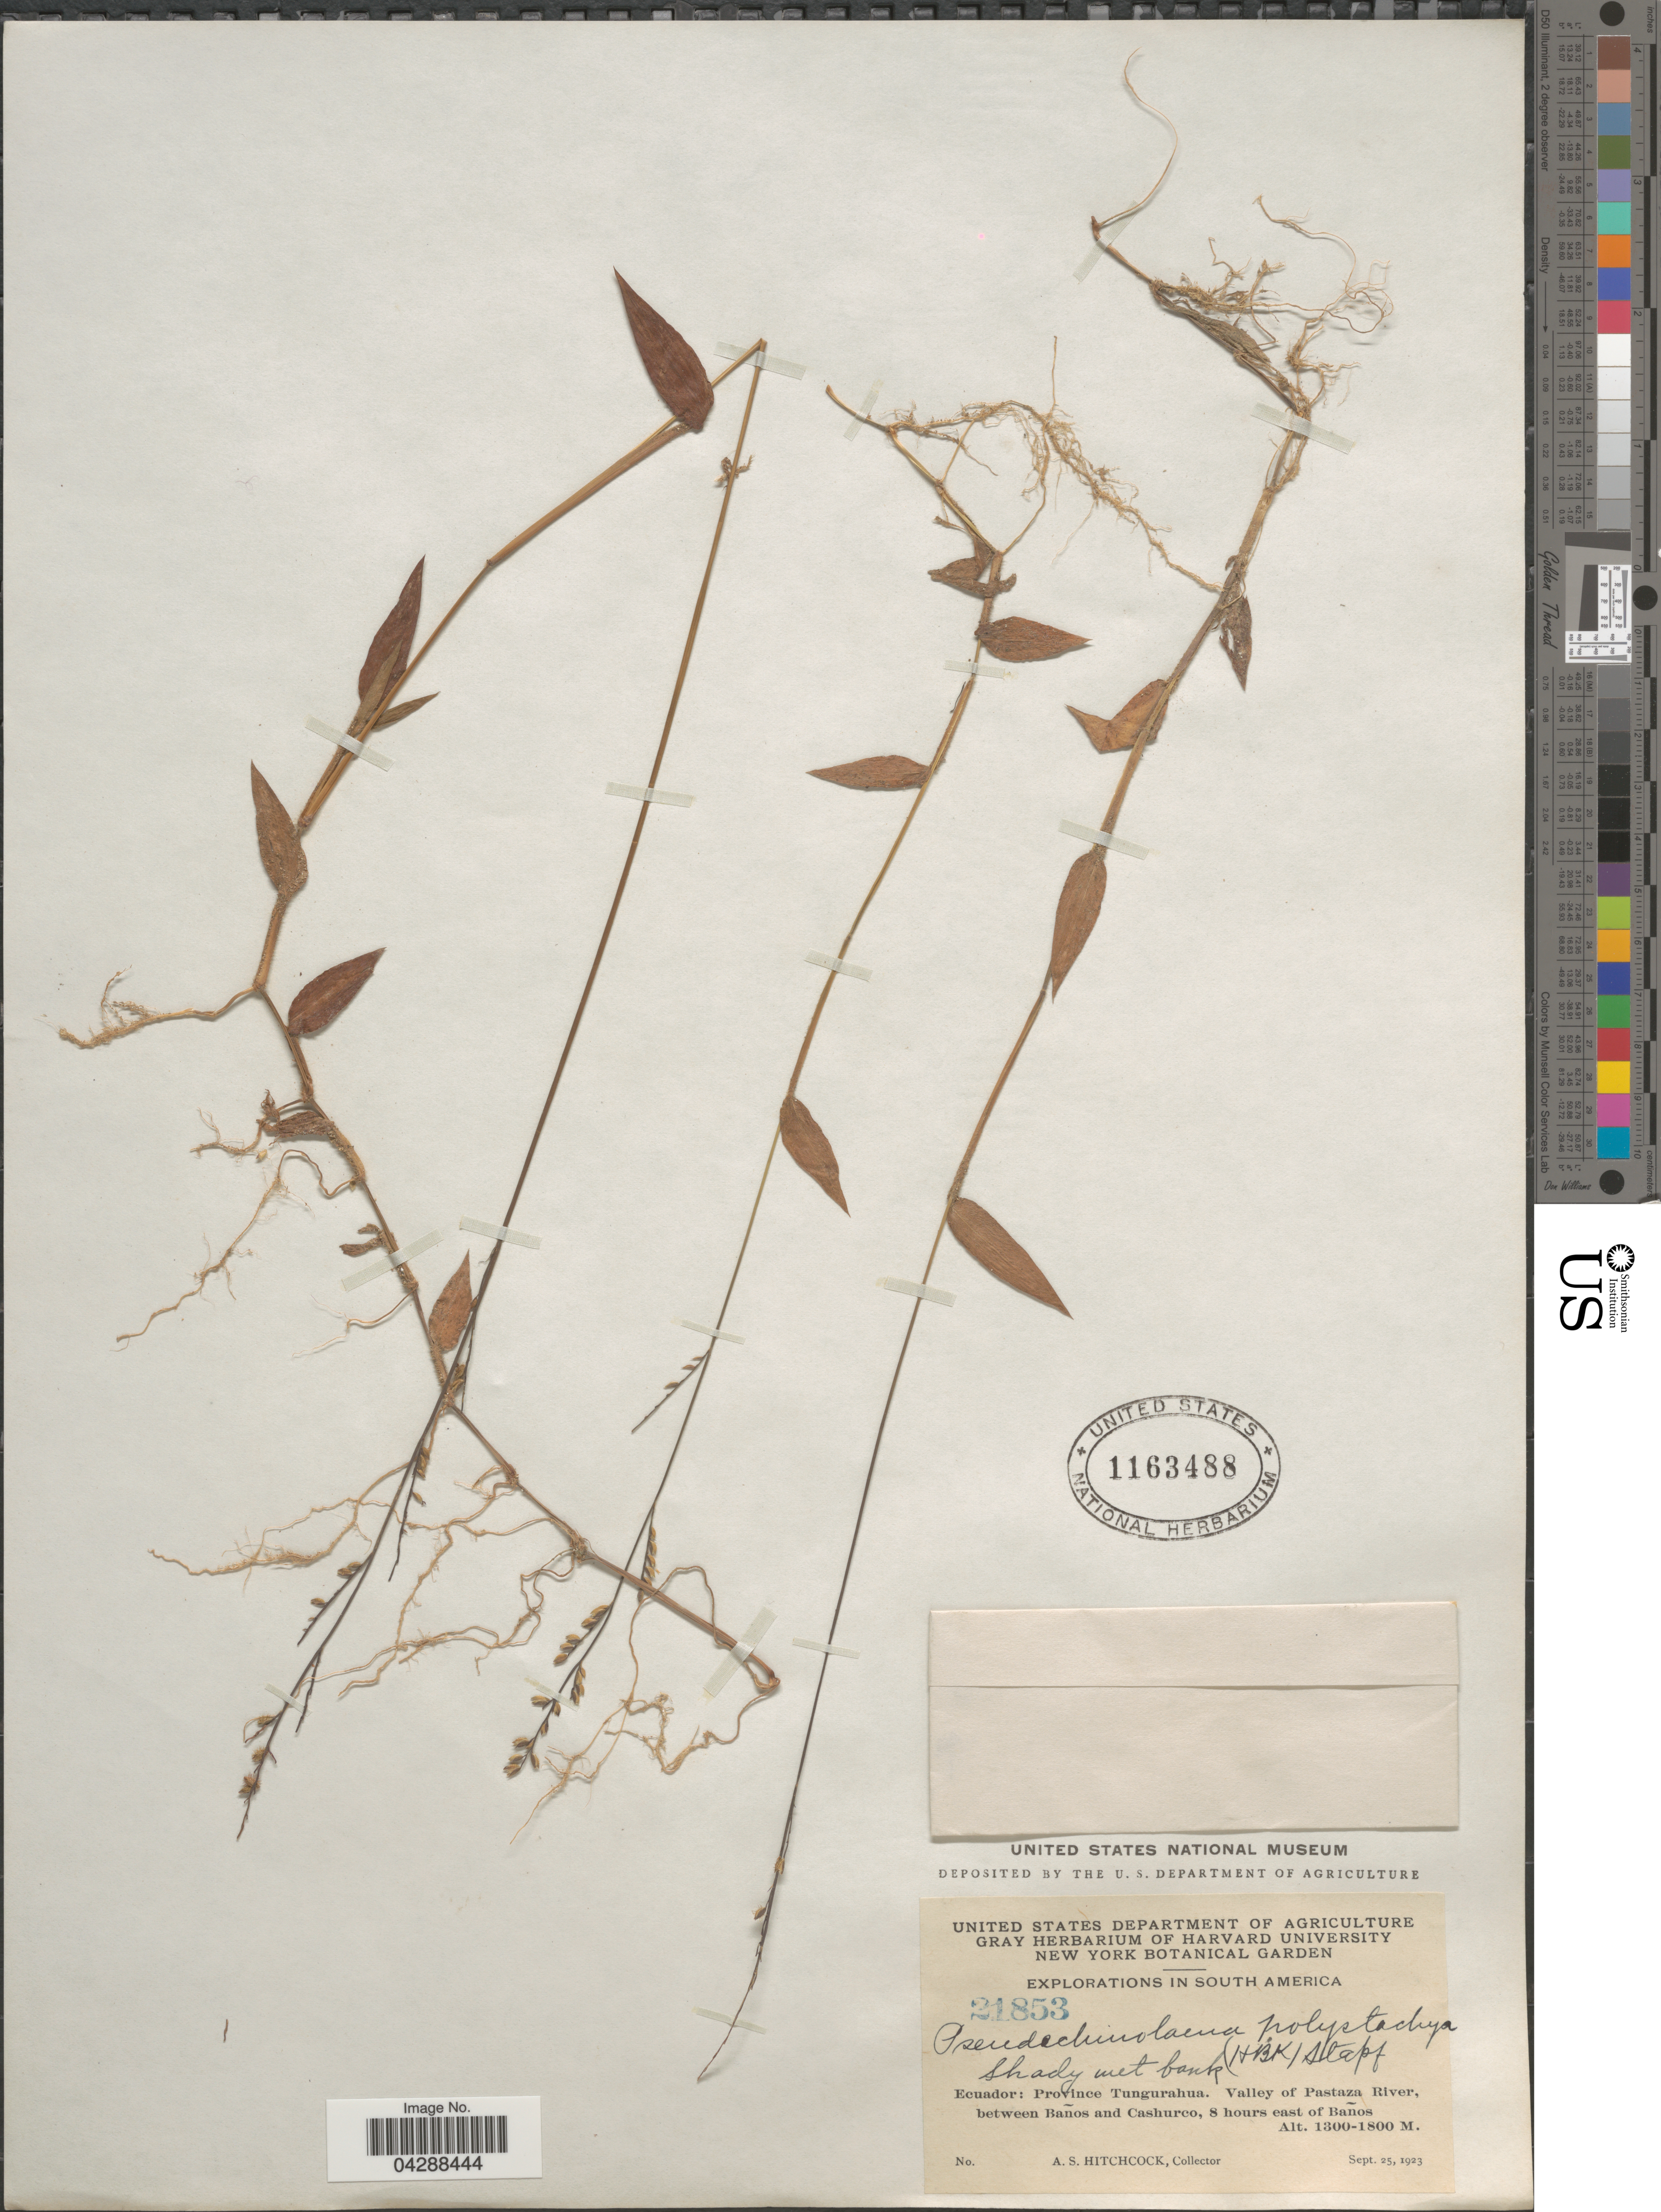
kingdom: Plantae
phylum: Tracheophyta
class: Liliopsida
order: Poales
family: Poaceae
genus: Pseudechinolaena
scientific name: Pseudechinolaena polystachya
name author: (Kunth) Stapf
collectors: A. S. Hitchcock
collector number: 21853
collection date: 1923-09-25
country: Ecuador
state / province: Tungurahua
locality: Explorations in South America. Shady wet bank. Valley of Pastaza River, between Baños and Cashurco, 8 hours east of Baños.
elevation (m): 1300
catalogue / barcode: US 1163488